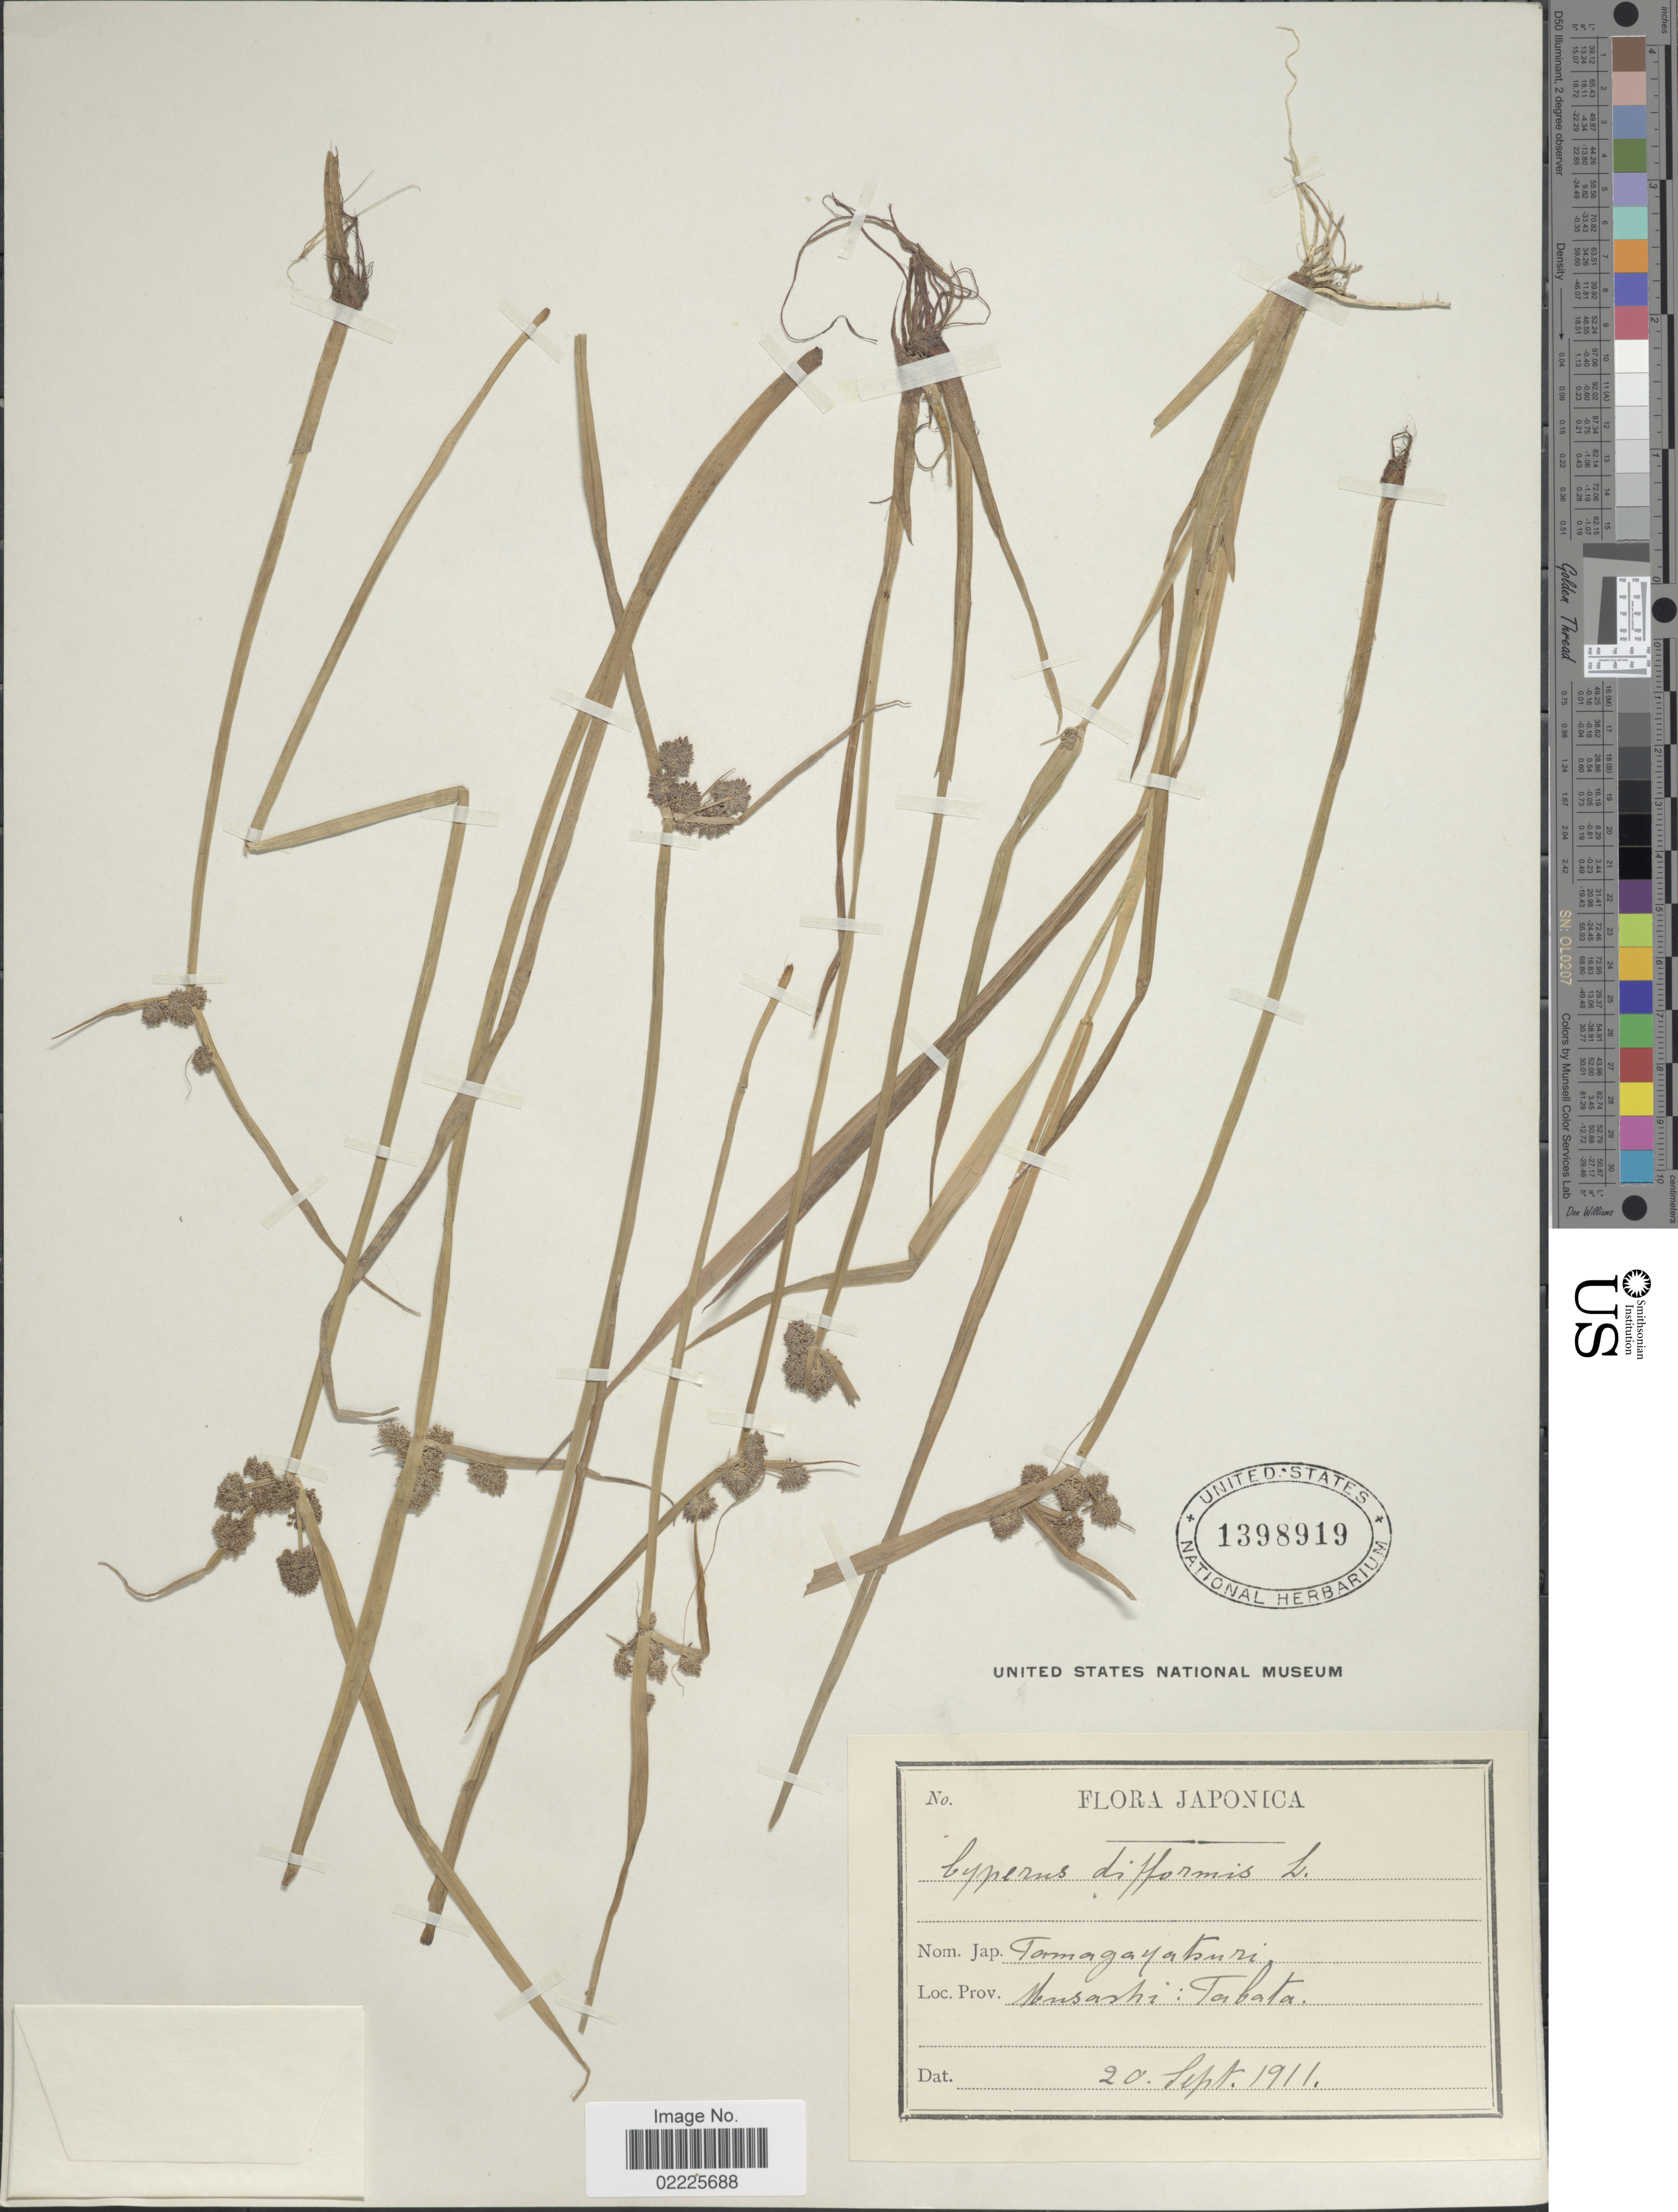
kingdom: Plantae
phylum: Tracheophyta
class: Liliopsida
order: Poales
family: Cyperaceae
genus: Cyperus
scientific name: Cyperus difformis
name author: L.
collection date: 1911-09-20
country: Japan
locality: Musashi: Tabata.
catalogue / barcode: US 1398919